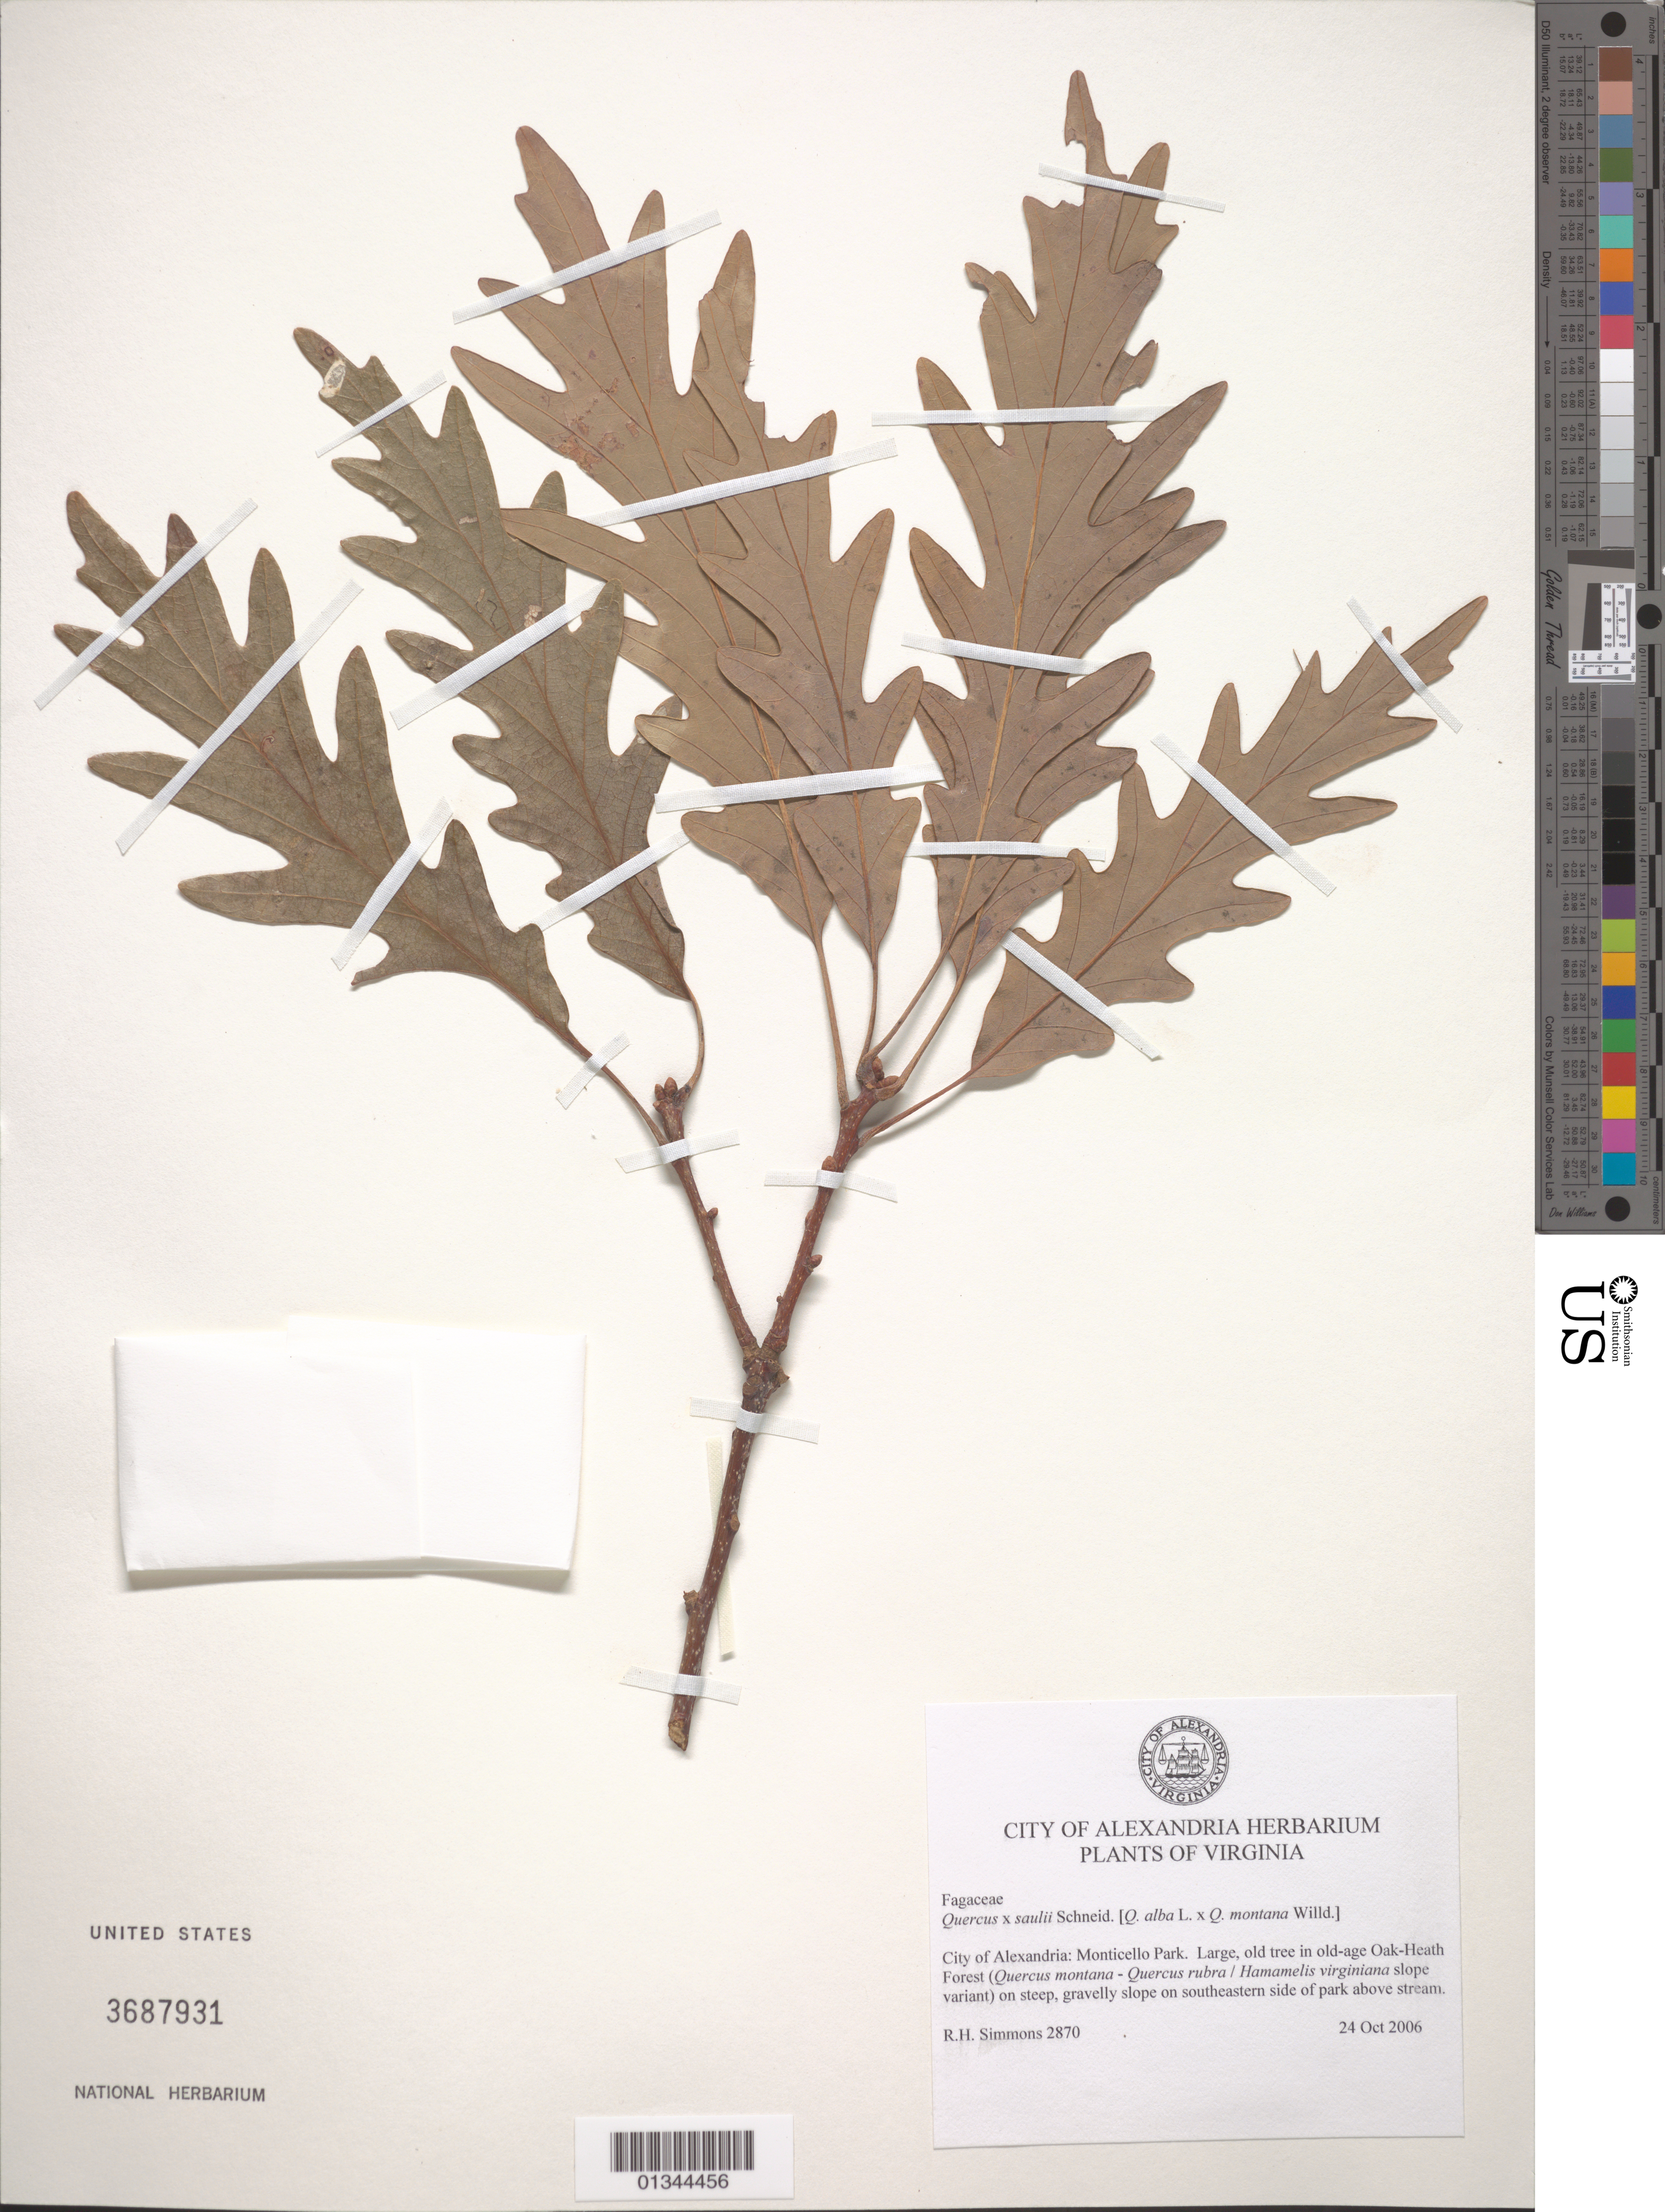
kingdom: Plantae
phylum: Tracheophyta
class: Magnoliopsida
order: Fagales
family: Fagaceae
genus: Quercus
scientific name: Quercus x saulii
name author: C. K. Schneider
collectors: R. H. Simmons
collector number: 2870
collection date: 2006-10-24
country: United States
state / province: Virginia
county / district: City of Alexandria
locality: Monticello Park, on southeastern side of park above stream.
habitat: Old-age Oak-Heath forest, on steep gravelly slope.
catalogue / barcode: US 3687931